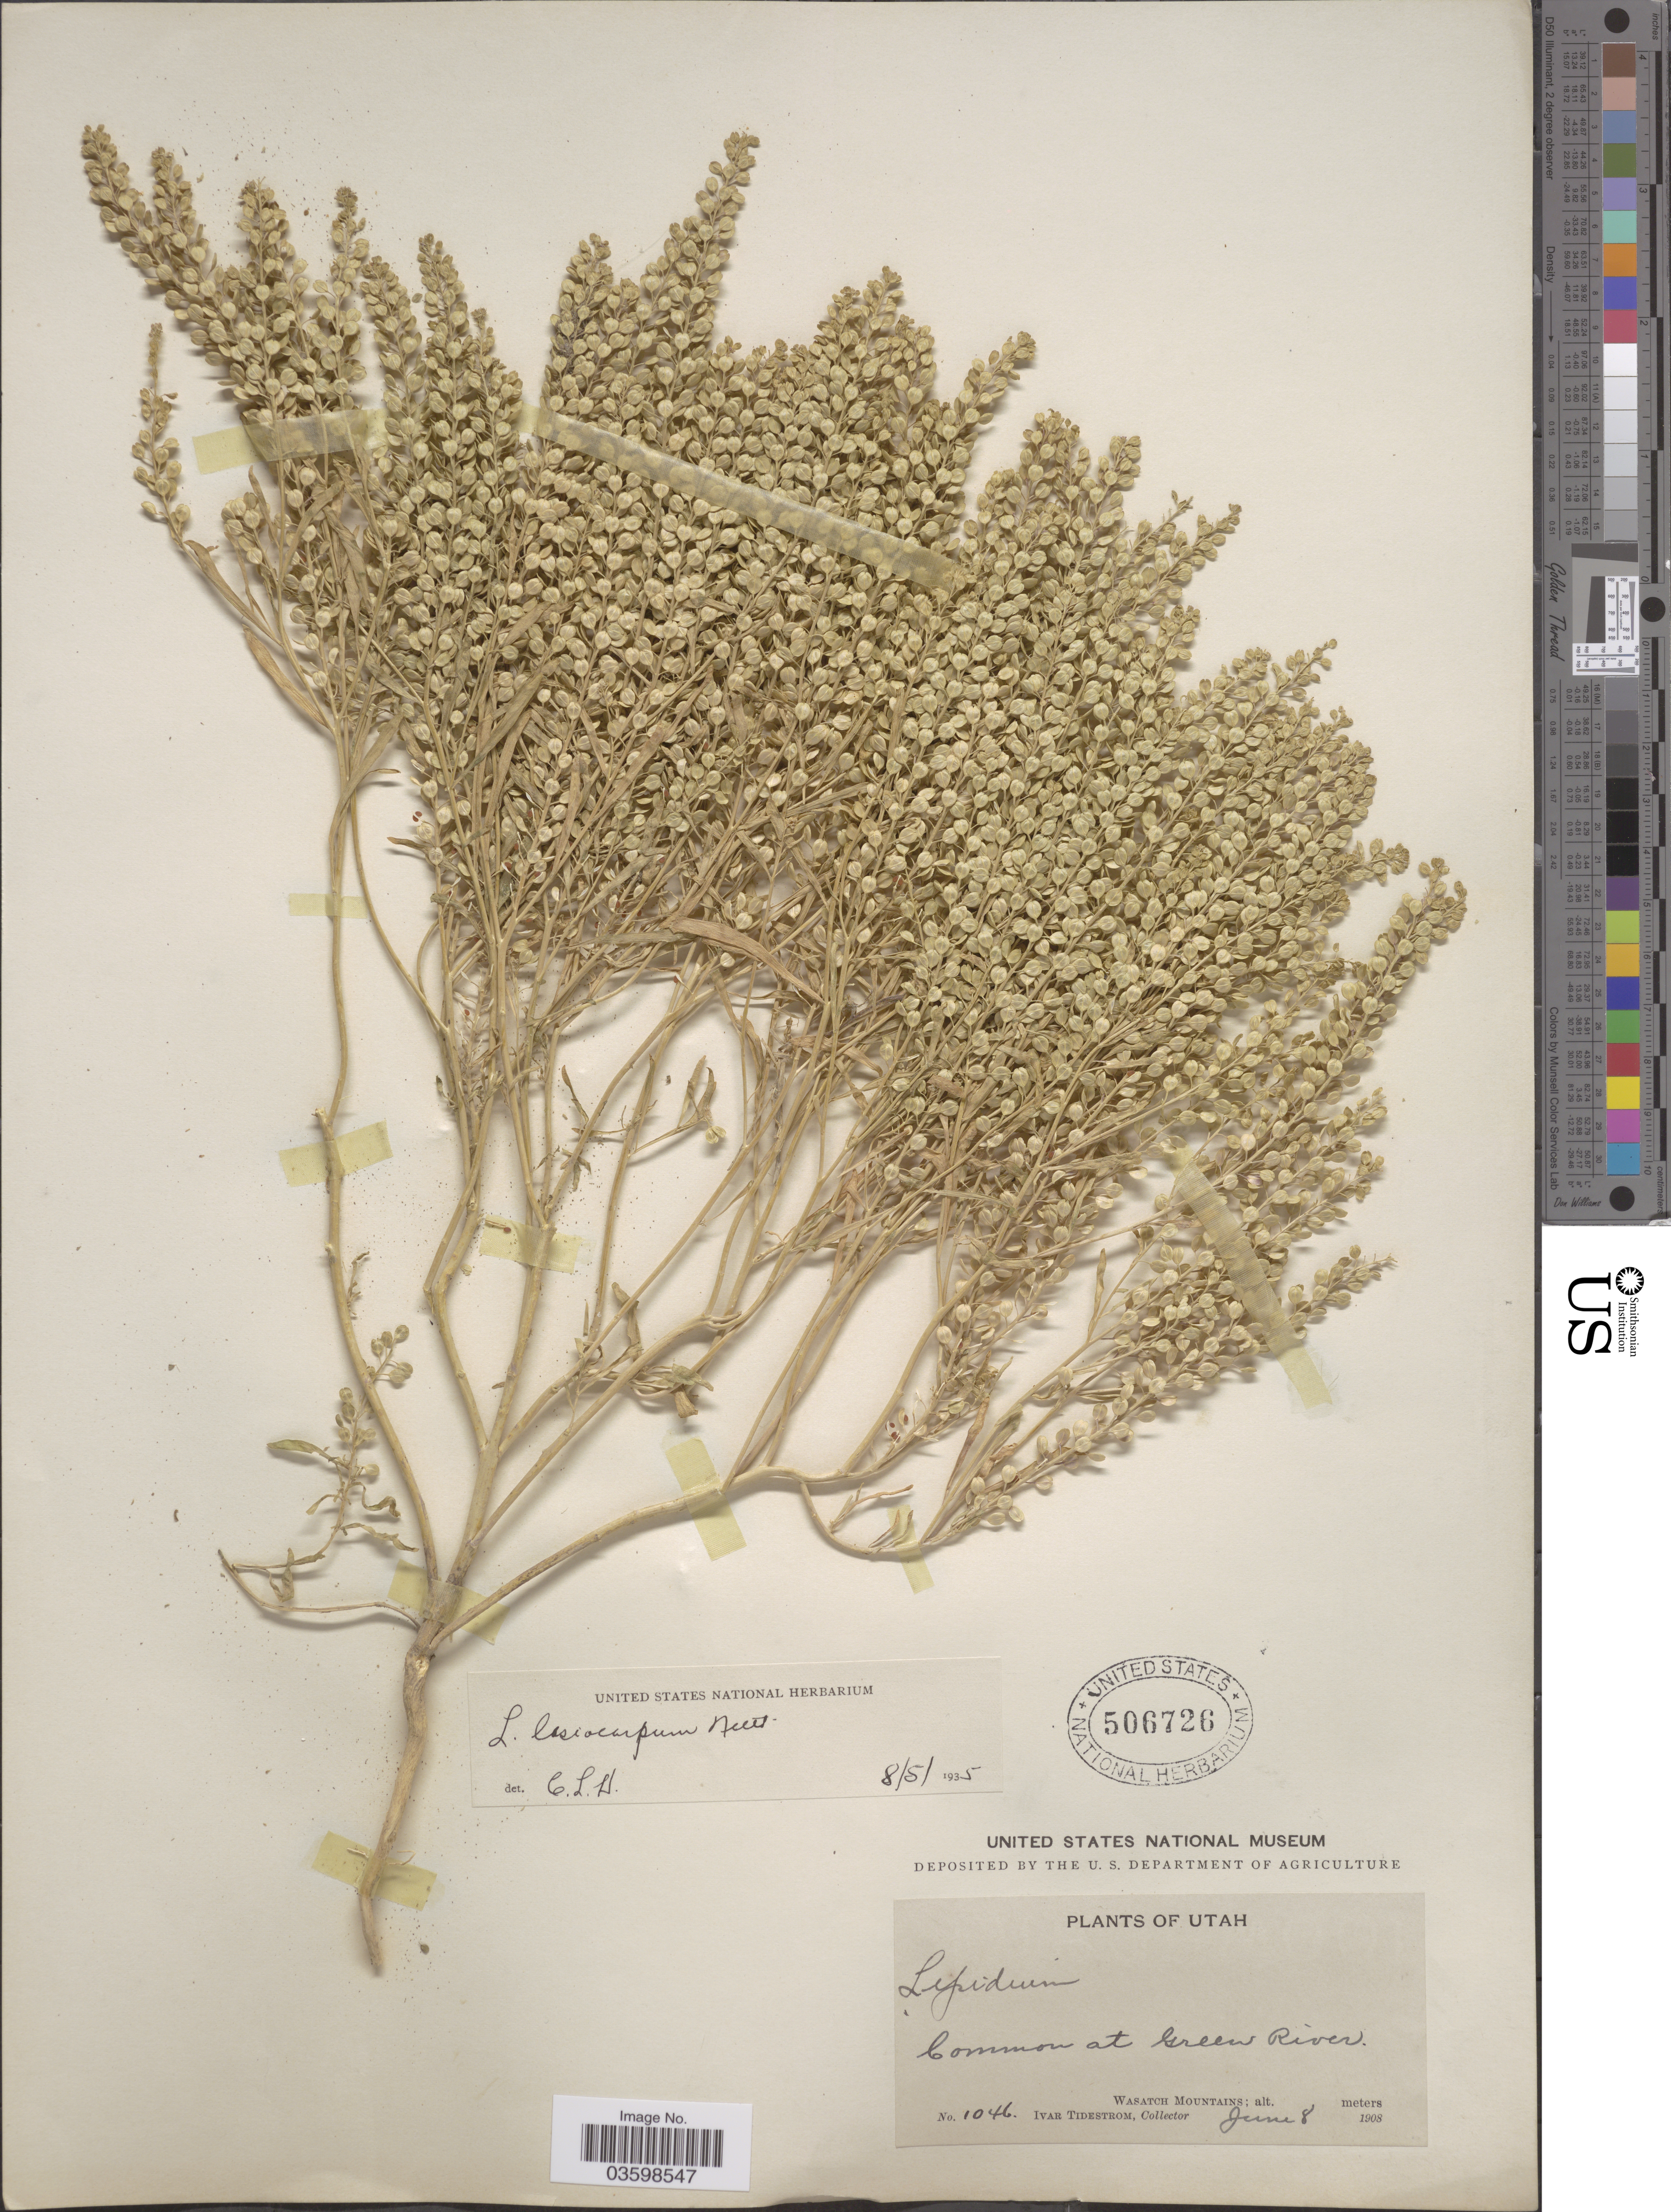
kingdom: Plantae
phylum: Tracheophyta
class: Magnoliopsida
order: Brassicales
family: Brassicaceae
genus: Lepidium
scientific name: Lepidium lasiocarpum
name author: Nutt.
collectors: I. F. Tidestrom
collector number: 1046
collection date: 1908-06-08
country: United States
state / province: Utah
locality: Common at Green River. Wasatch Mountains.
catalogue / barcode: US 506726